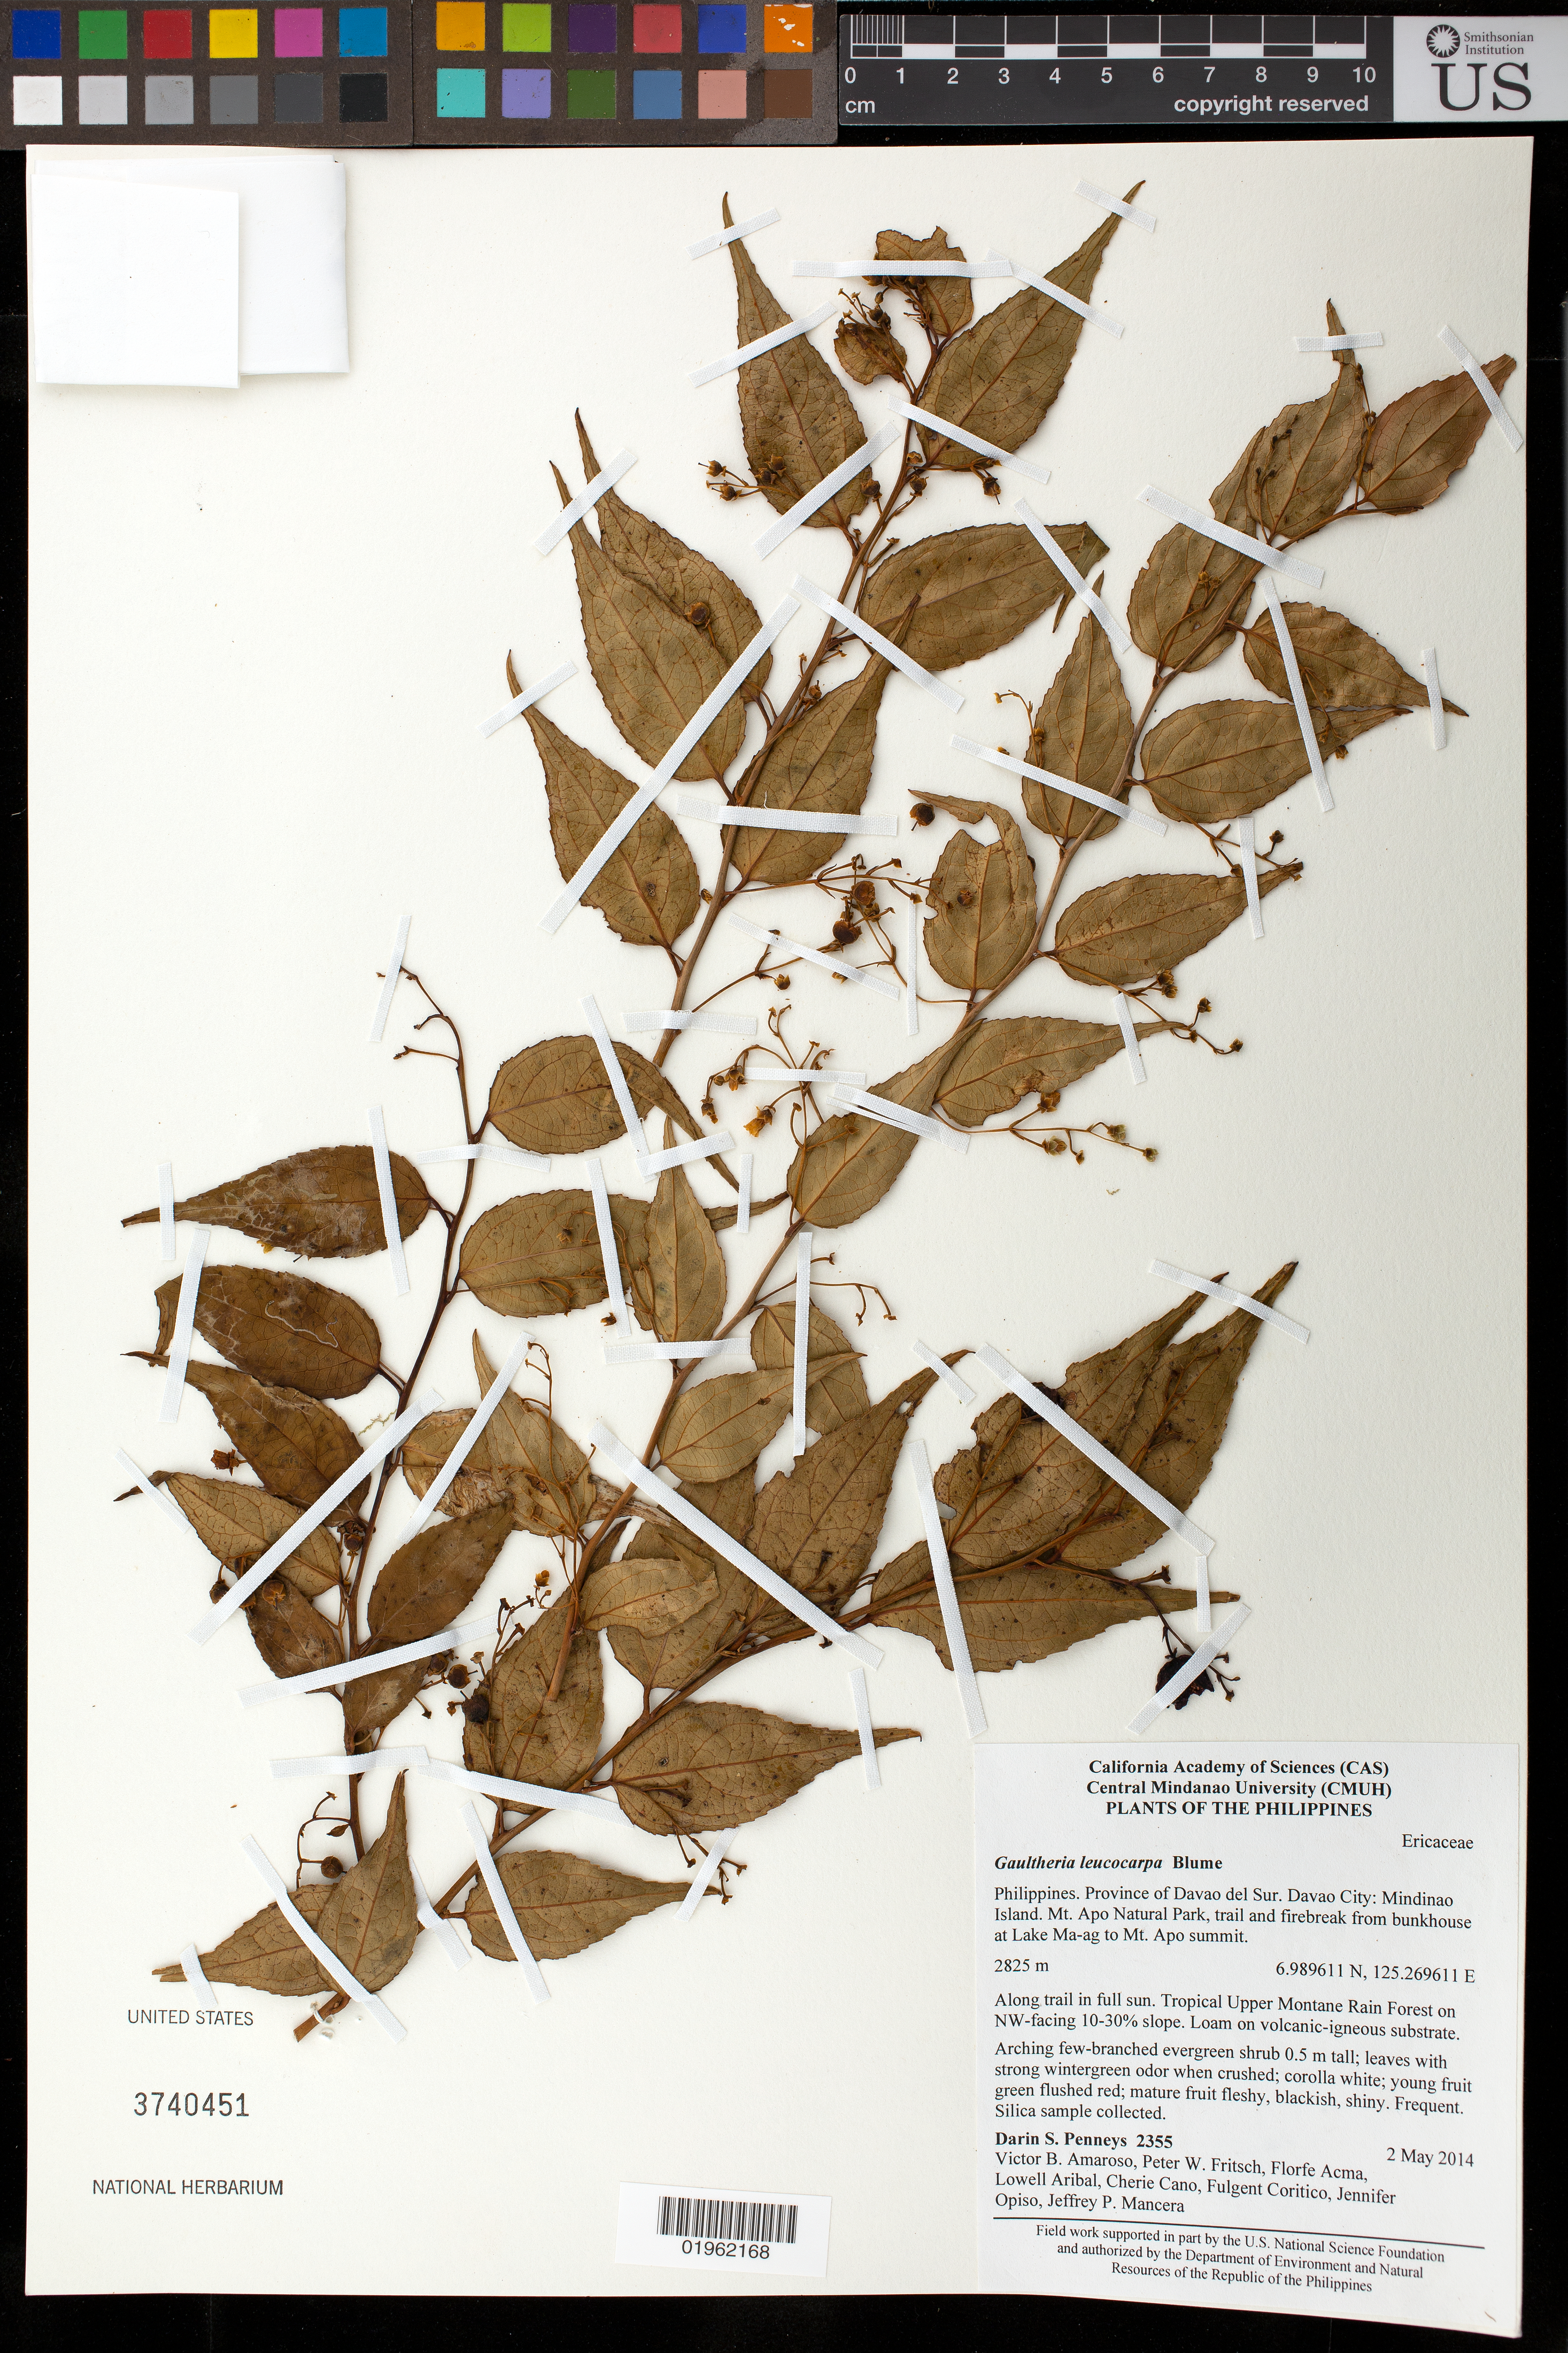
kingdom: Plantae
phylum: Tracheophyta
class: Magnoliopsida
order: Ericales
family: Ericaceae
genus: Gaultheria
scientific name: Gaultheria leucocarpa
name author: Blume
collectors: D. S. Penneys, L. Aribal, V. Amoroso, P. W. Fritsch, F. Acma, J. Opiso, J. Mancera, C. Cano & F. Coritico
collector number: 2355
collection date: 2014-05-02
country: Philippines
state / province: Davao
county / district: Davao del Sur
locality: Mindinao Island. Mt. Apo Natural Park, trail and firebreak from bunkhouse at Lake Ma-ag to Mt. Apo summit.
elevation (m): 2825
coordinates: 6.981278 N, 125.254861 E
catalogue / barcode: US 3740451